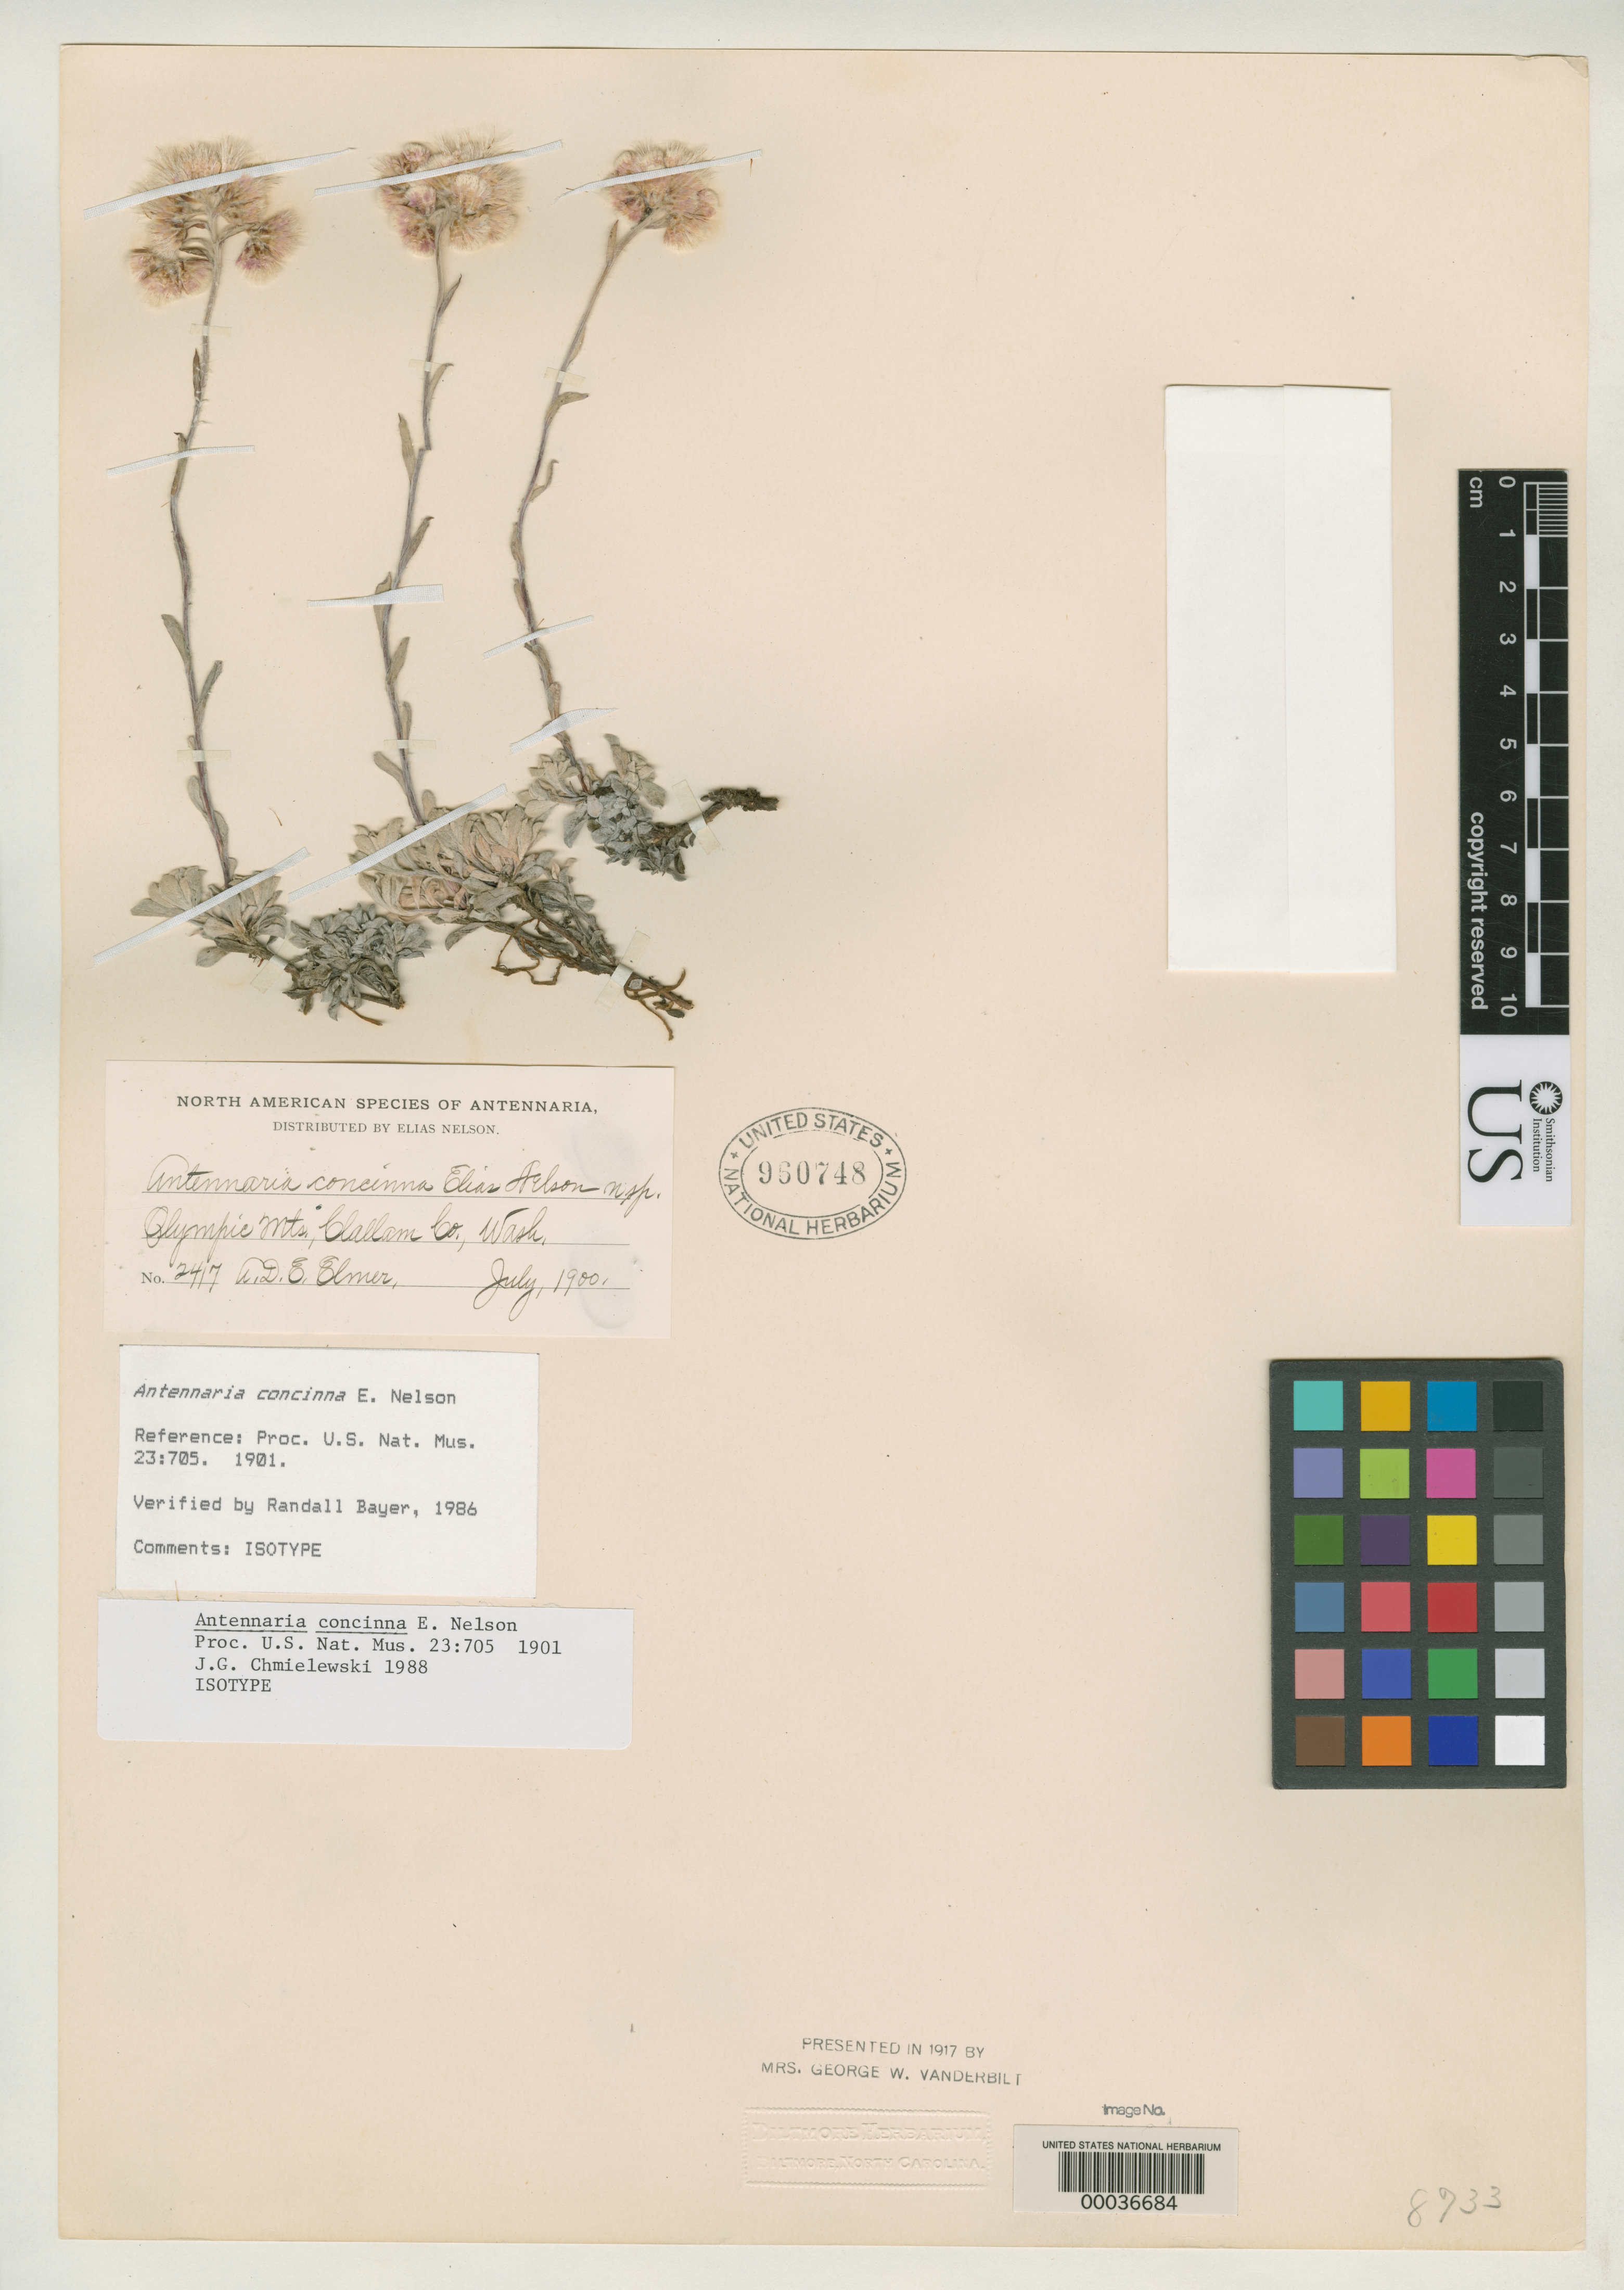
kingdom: Plantae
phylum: Tracheophyta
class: Magnoliopsida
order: Asterales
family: Asteraceae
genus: Antennaria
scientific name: Antennaria concinna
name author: E.E. Nelson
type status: Isotype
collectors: A. D. E. Elmer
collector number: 2417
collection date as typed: Jul 1900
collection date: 1900-07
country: United States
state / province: Washington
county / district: Clallam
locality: Olympic Mts.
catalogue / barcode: US 960748